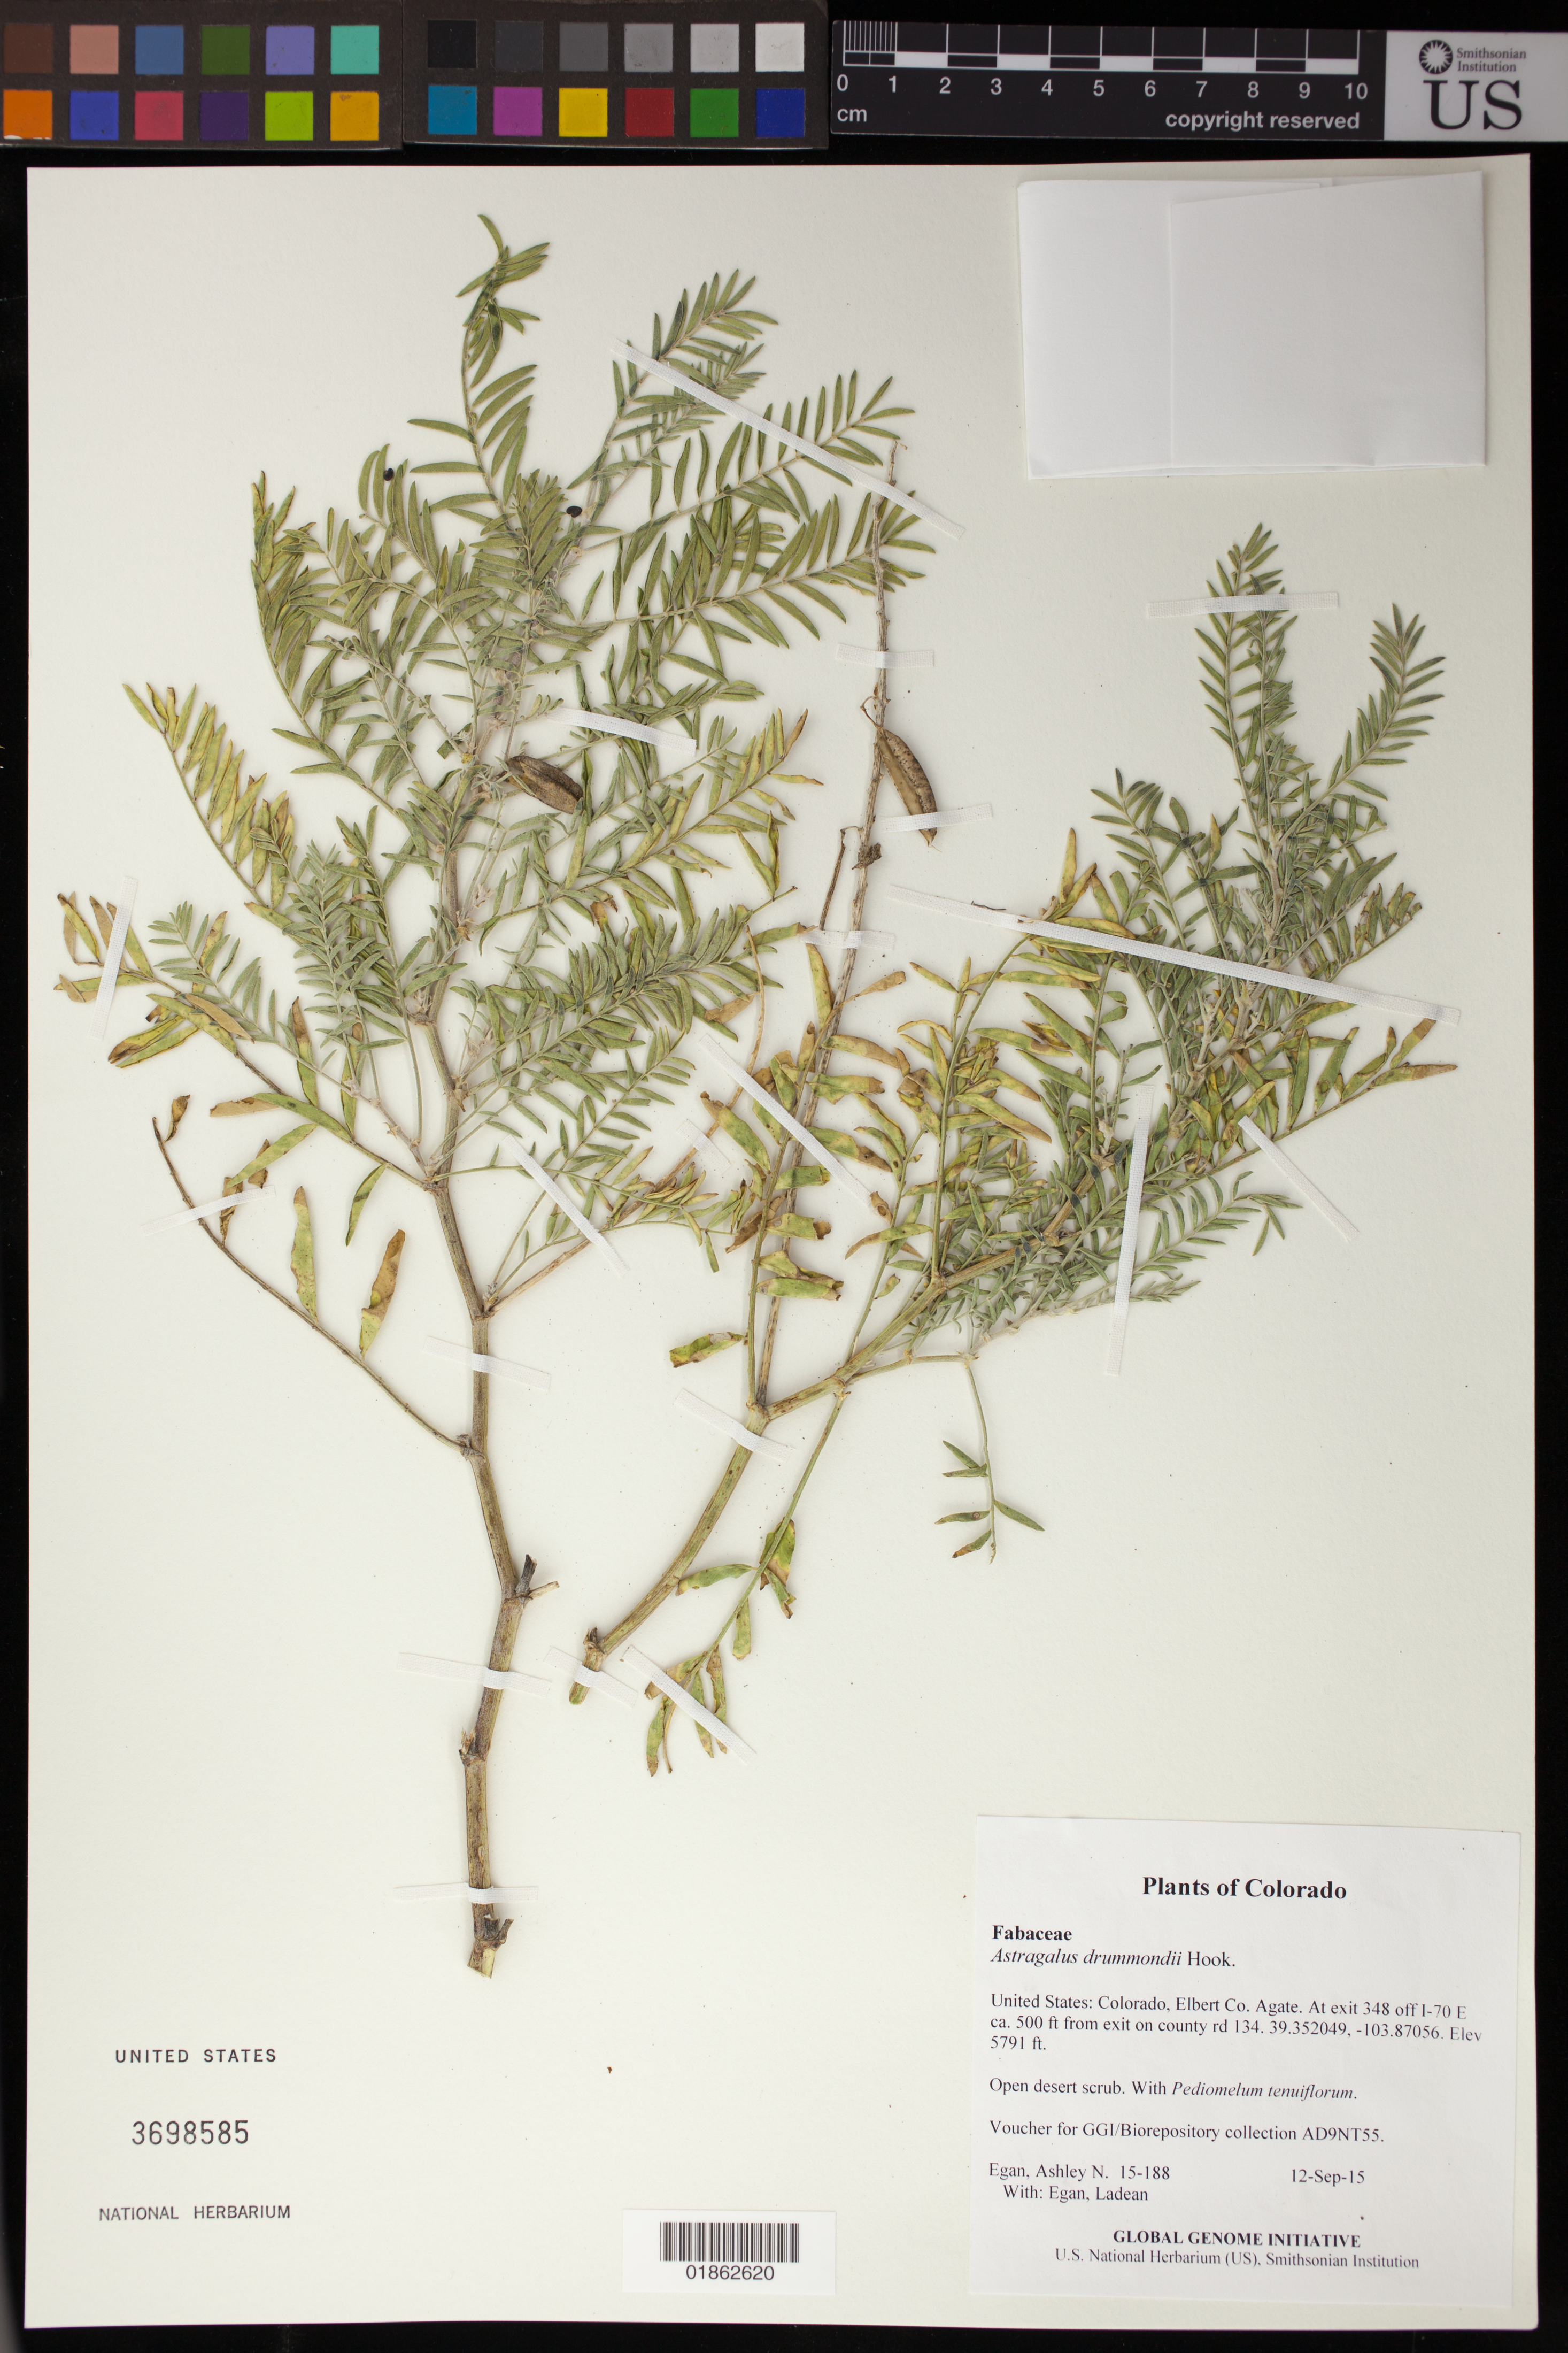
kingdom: Plantae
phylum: Tracheophyta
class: Magnoliopsida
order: Fabales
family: Fabaceae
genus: Astragalus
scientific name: Astragalus drummondii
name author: Hook.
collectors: A. N. Egan & L. Egan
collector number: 15-188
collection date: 2015-09-12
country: United States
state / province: Colorado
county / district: Elbert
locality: Agate. At exit 348 off I-70 E ca. 500 ft from exit on county rd 134.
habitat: Open desert scrub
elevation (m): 1765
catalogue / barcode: US 3698585